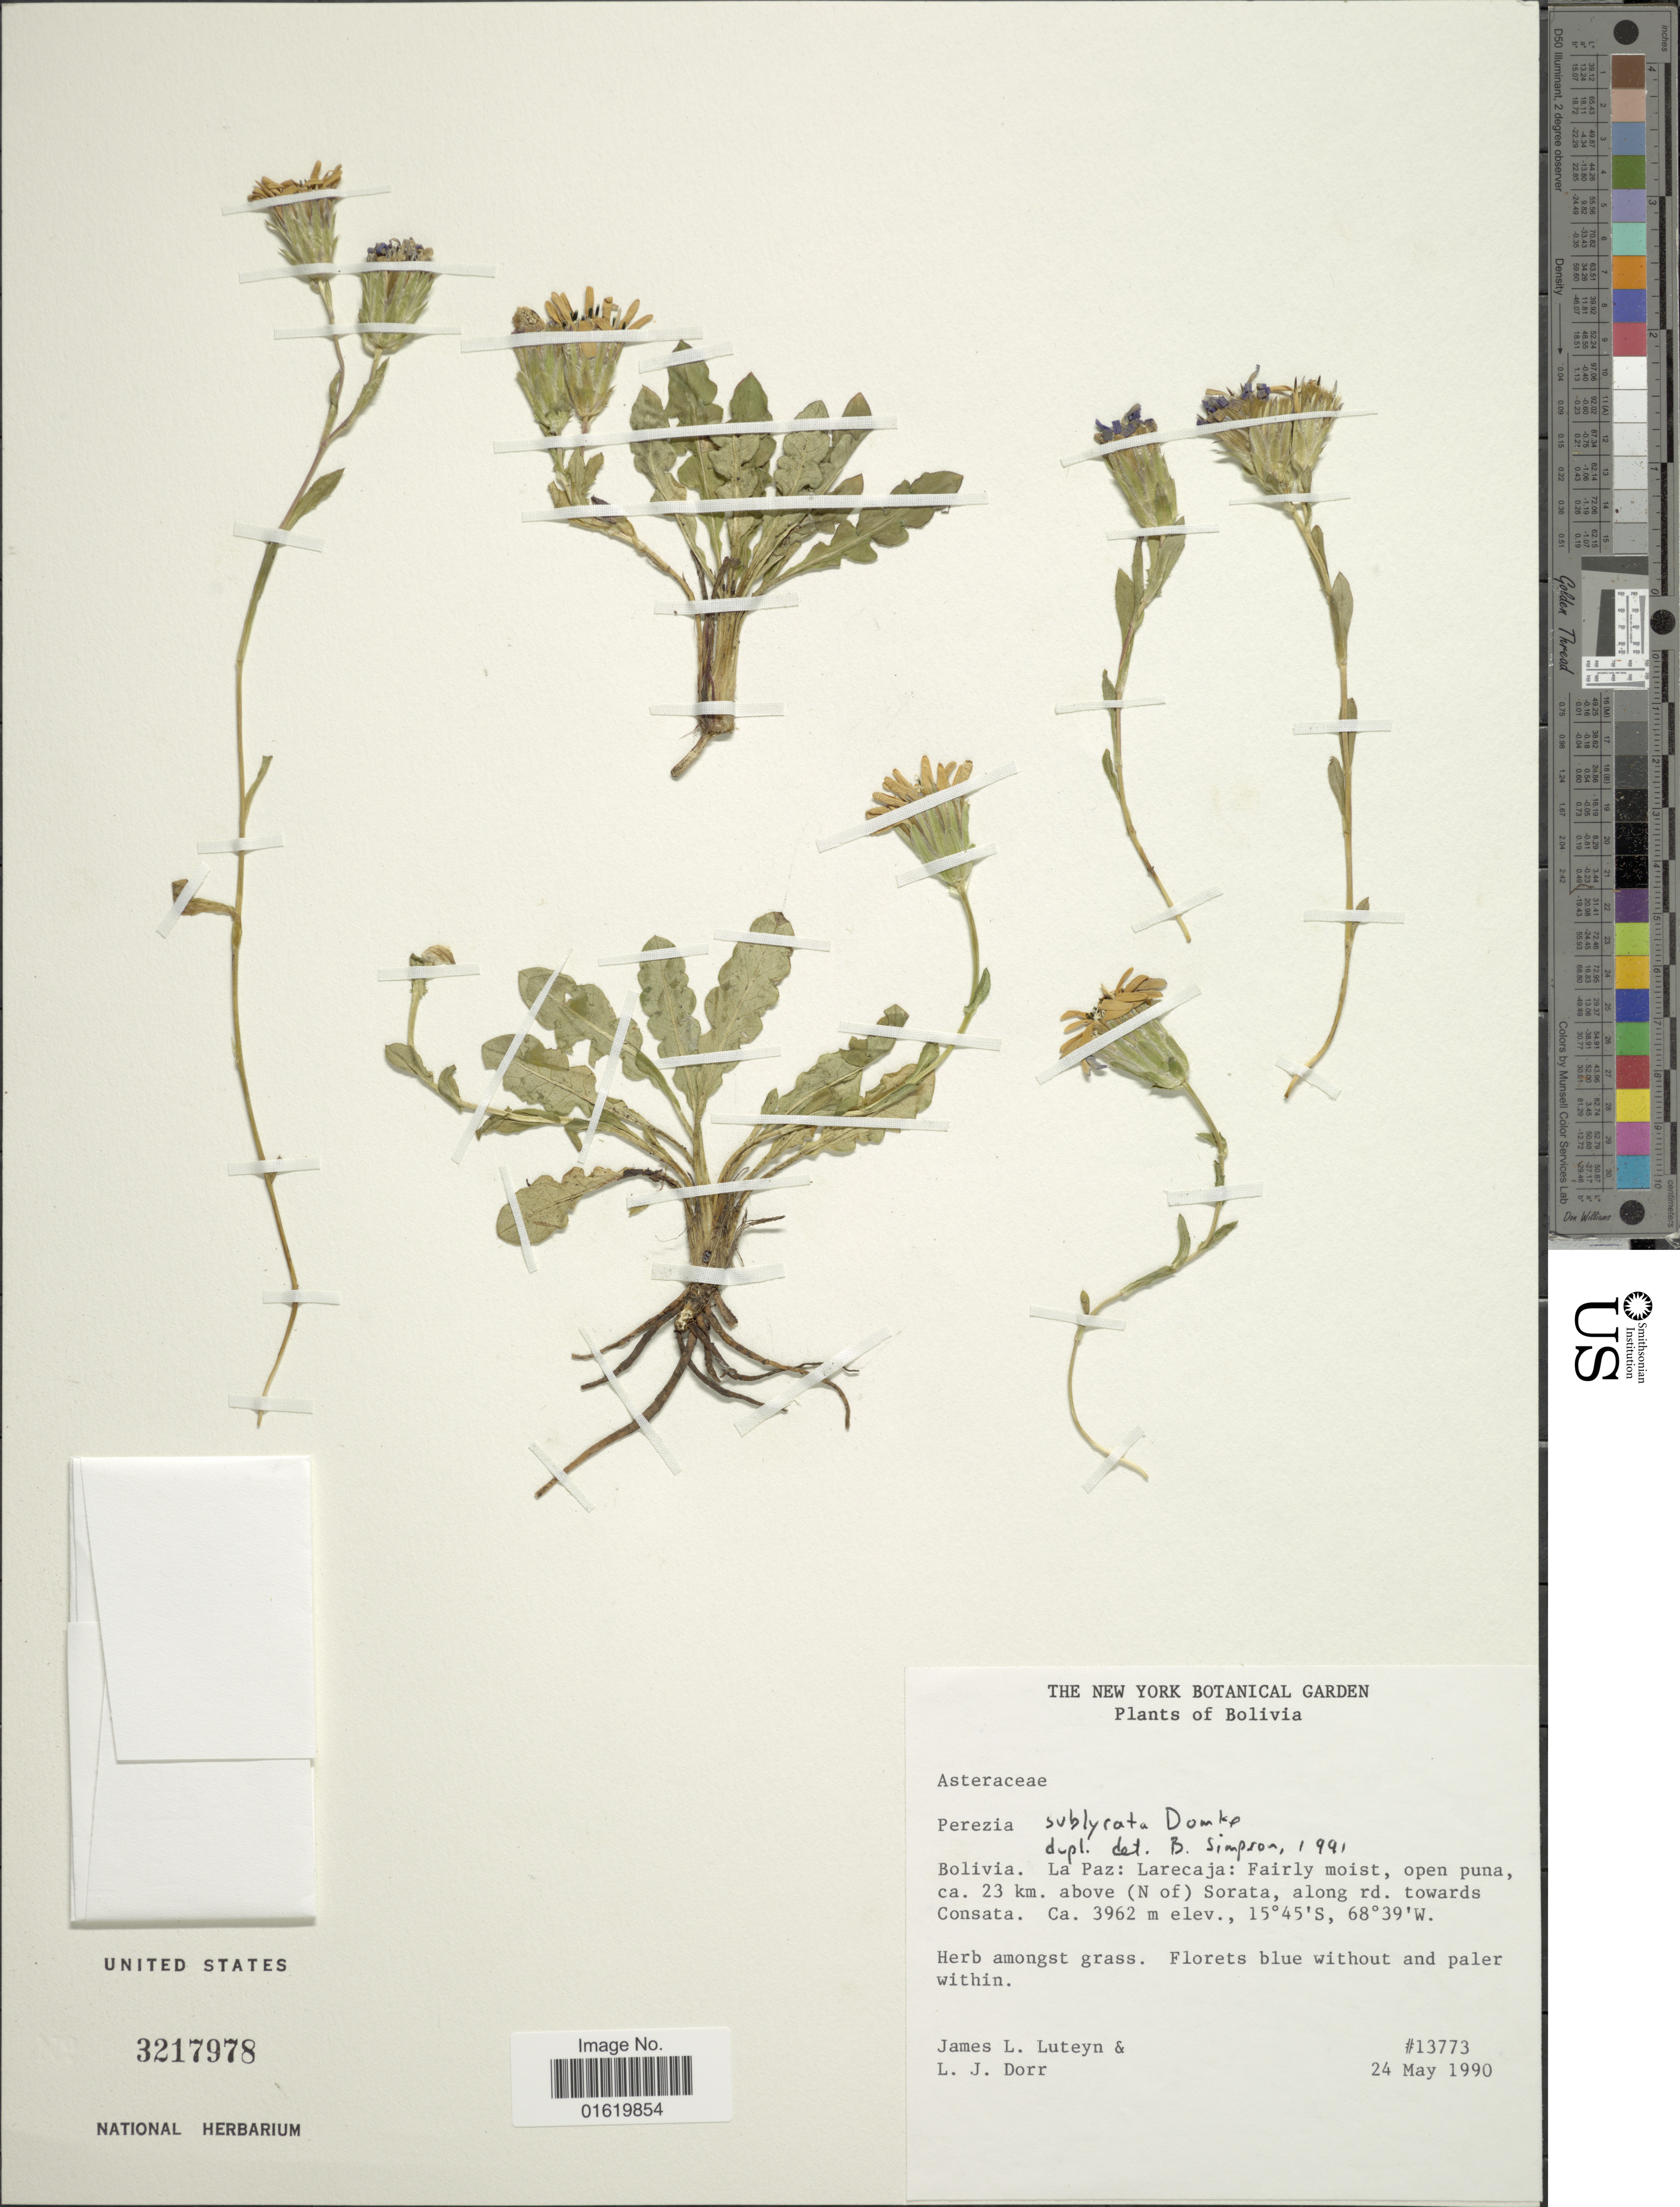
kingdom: Plantae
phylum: Tracheophyta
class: Magnoliopsida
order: Asterales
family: Asteraceae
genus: Perezia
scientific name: Perezia sublyrata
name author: Domke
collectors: J. L. Luteyn & L. J. Dorr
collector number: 13773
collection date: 1990-05-24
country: Bolivia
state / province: La Paz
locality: Bolivia. La Paz: Larecaja: fairly moist, open puna, ca. 23 km. above (N of) Sorata, along rd. towards Consata.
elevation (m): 3962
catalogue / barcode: US 3217978